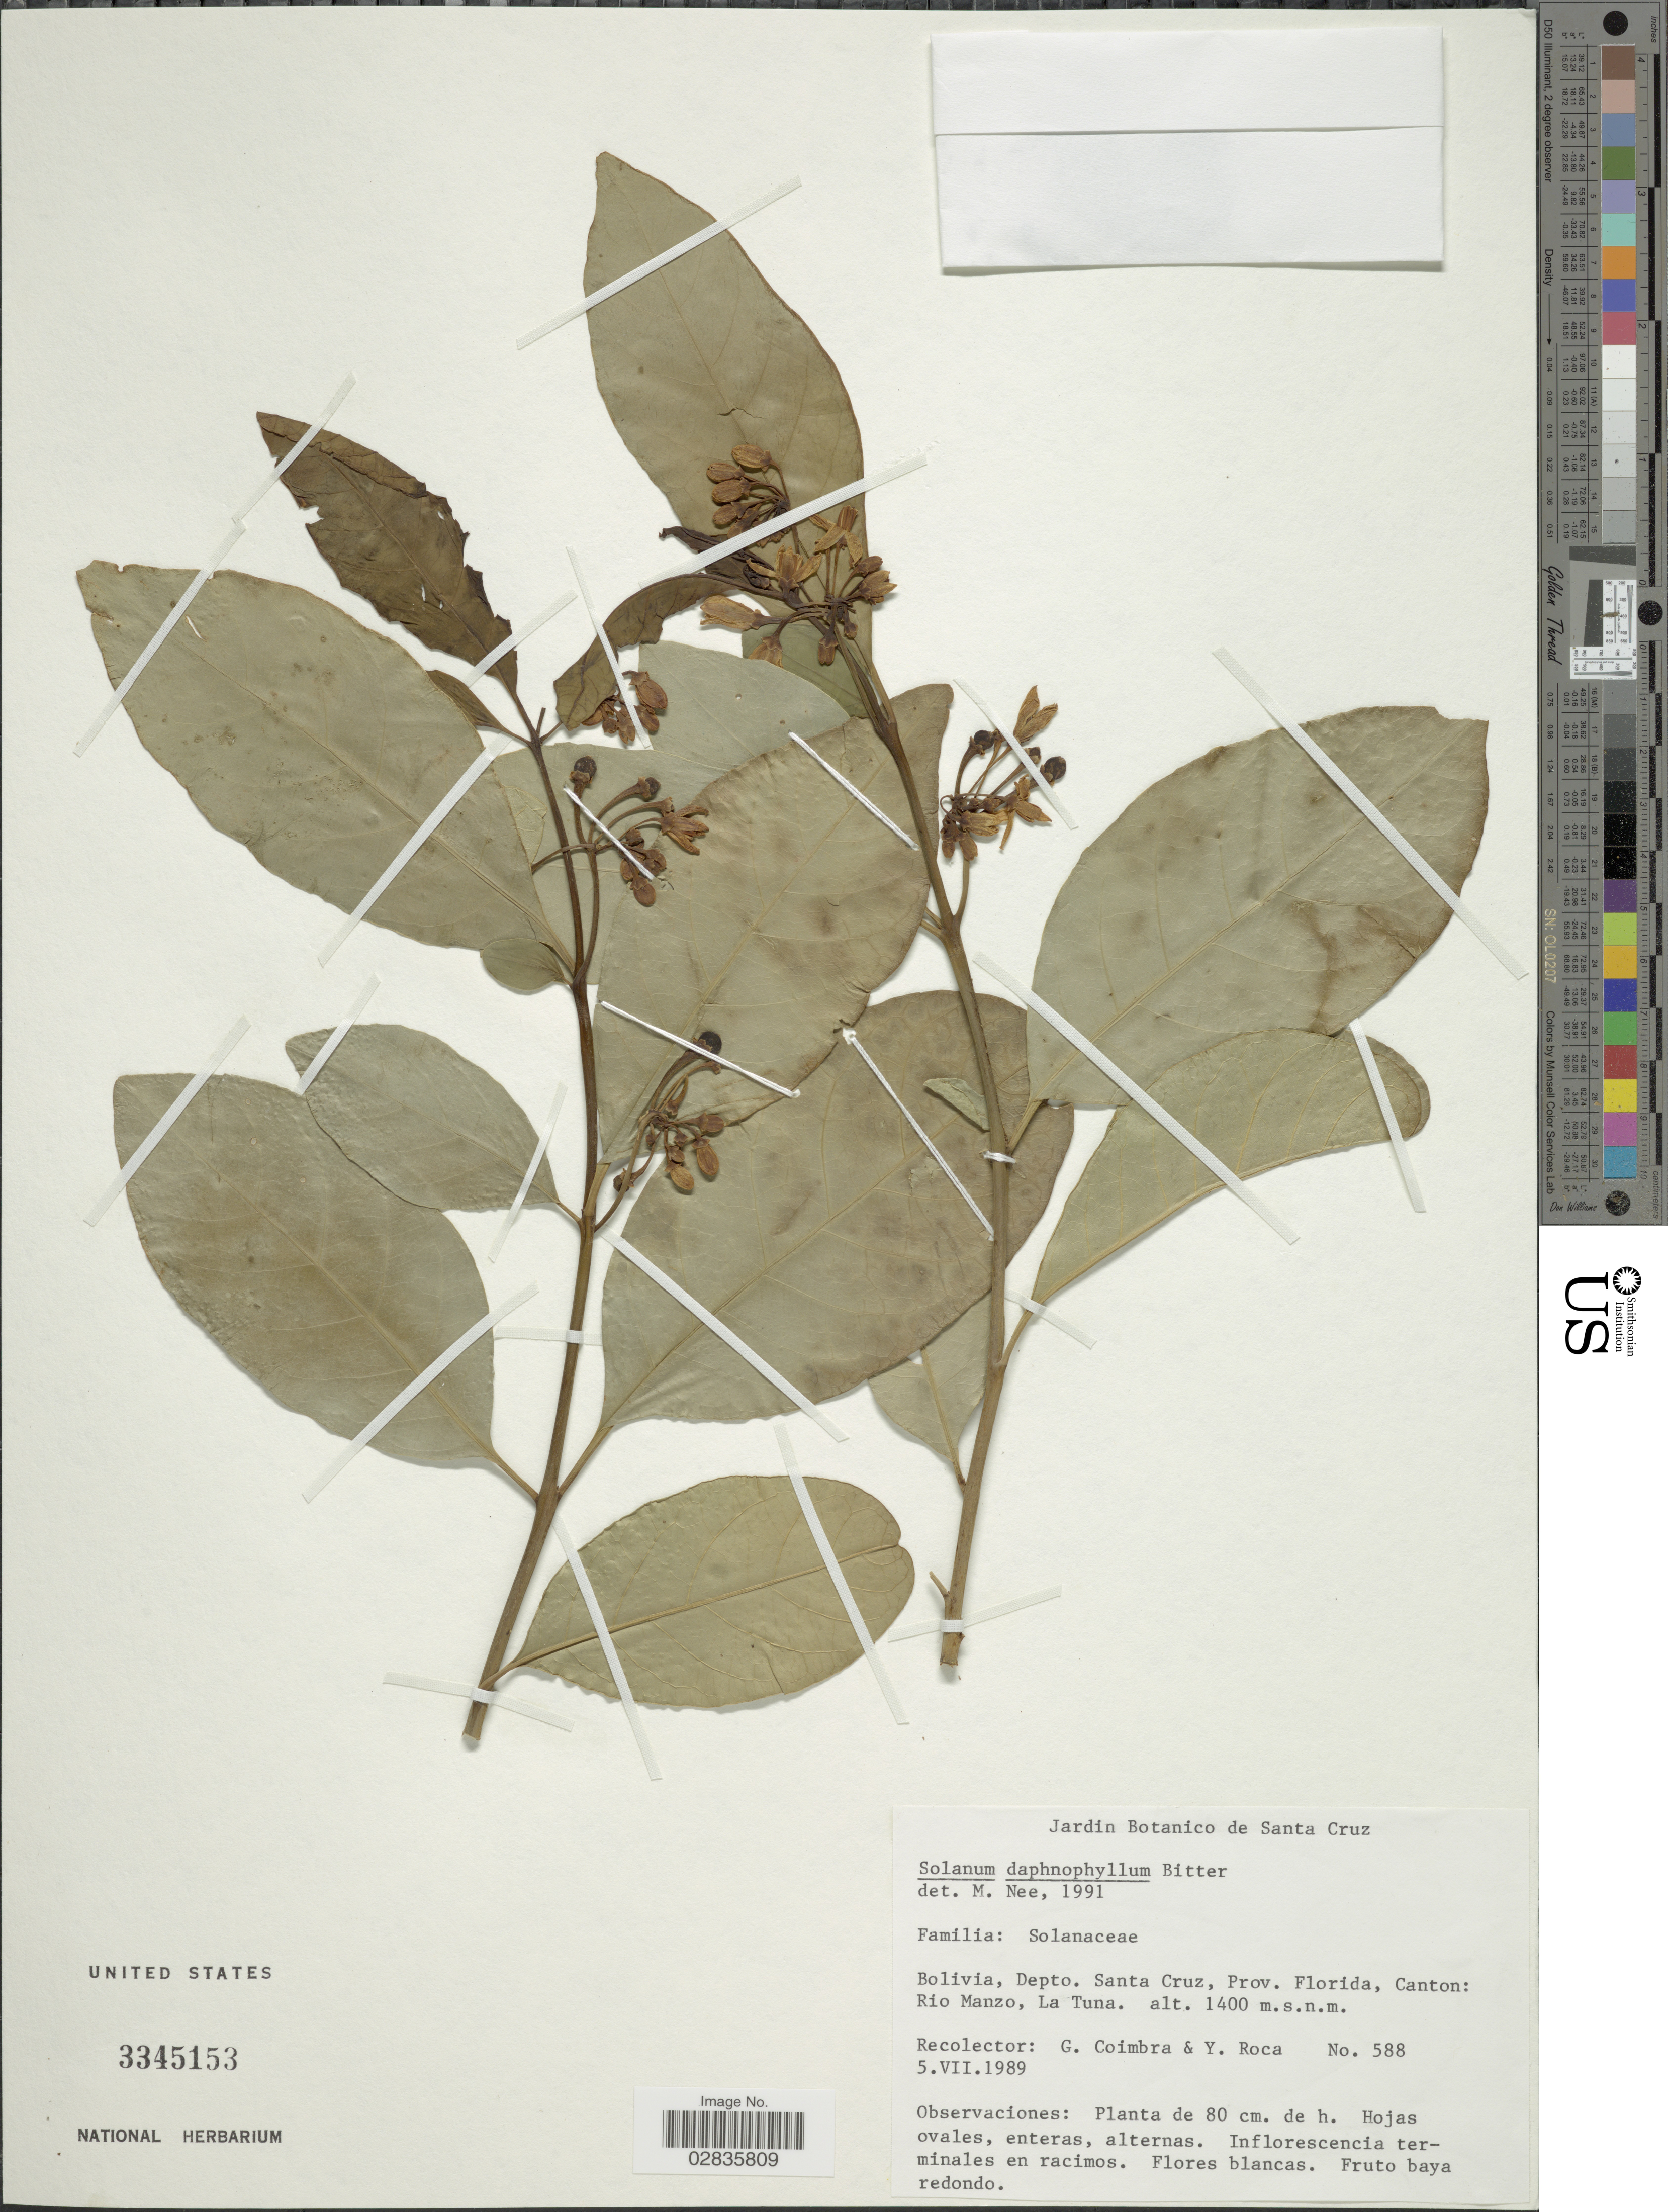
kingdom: Plantae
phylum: Tracheophyta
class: Magnoliopsida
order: Solanales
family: Solanaceae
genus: Solanum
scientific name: Solanum daphnophyllum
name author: Bitter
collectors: G. Coimbra & Y. Roca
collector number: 588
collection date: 1989-07-05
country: Bolivia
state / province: Santa Cruz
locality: Depto. Santa Cruz, Prov. Florida, Canton: Rio Manzo, La Tuna.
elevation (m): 1400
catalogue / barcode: US 3345153